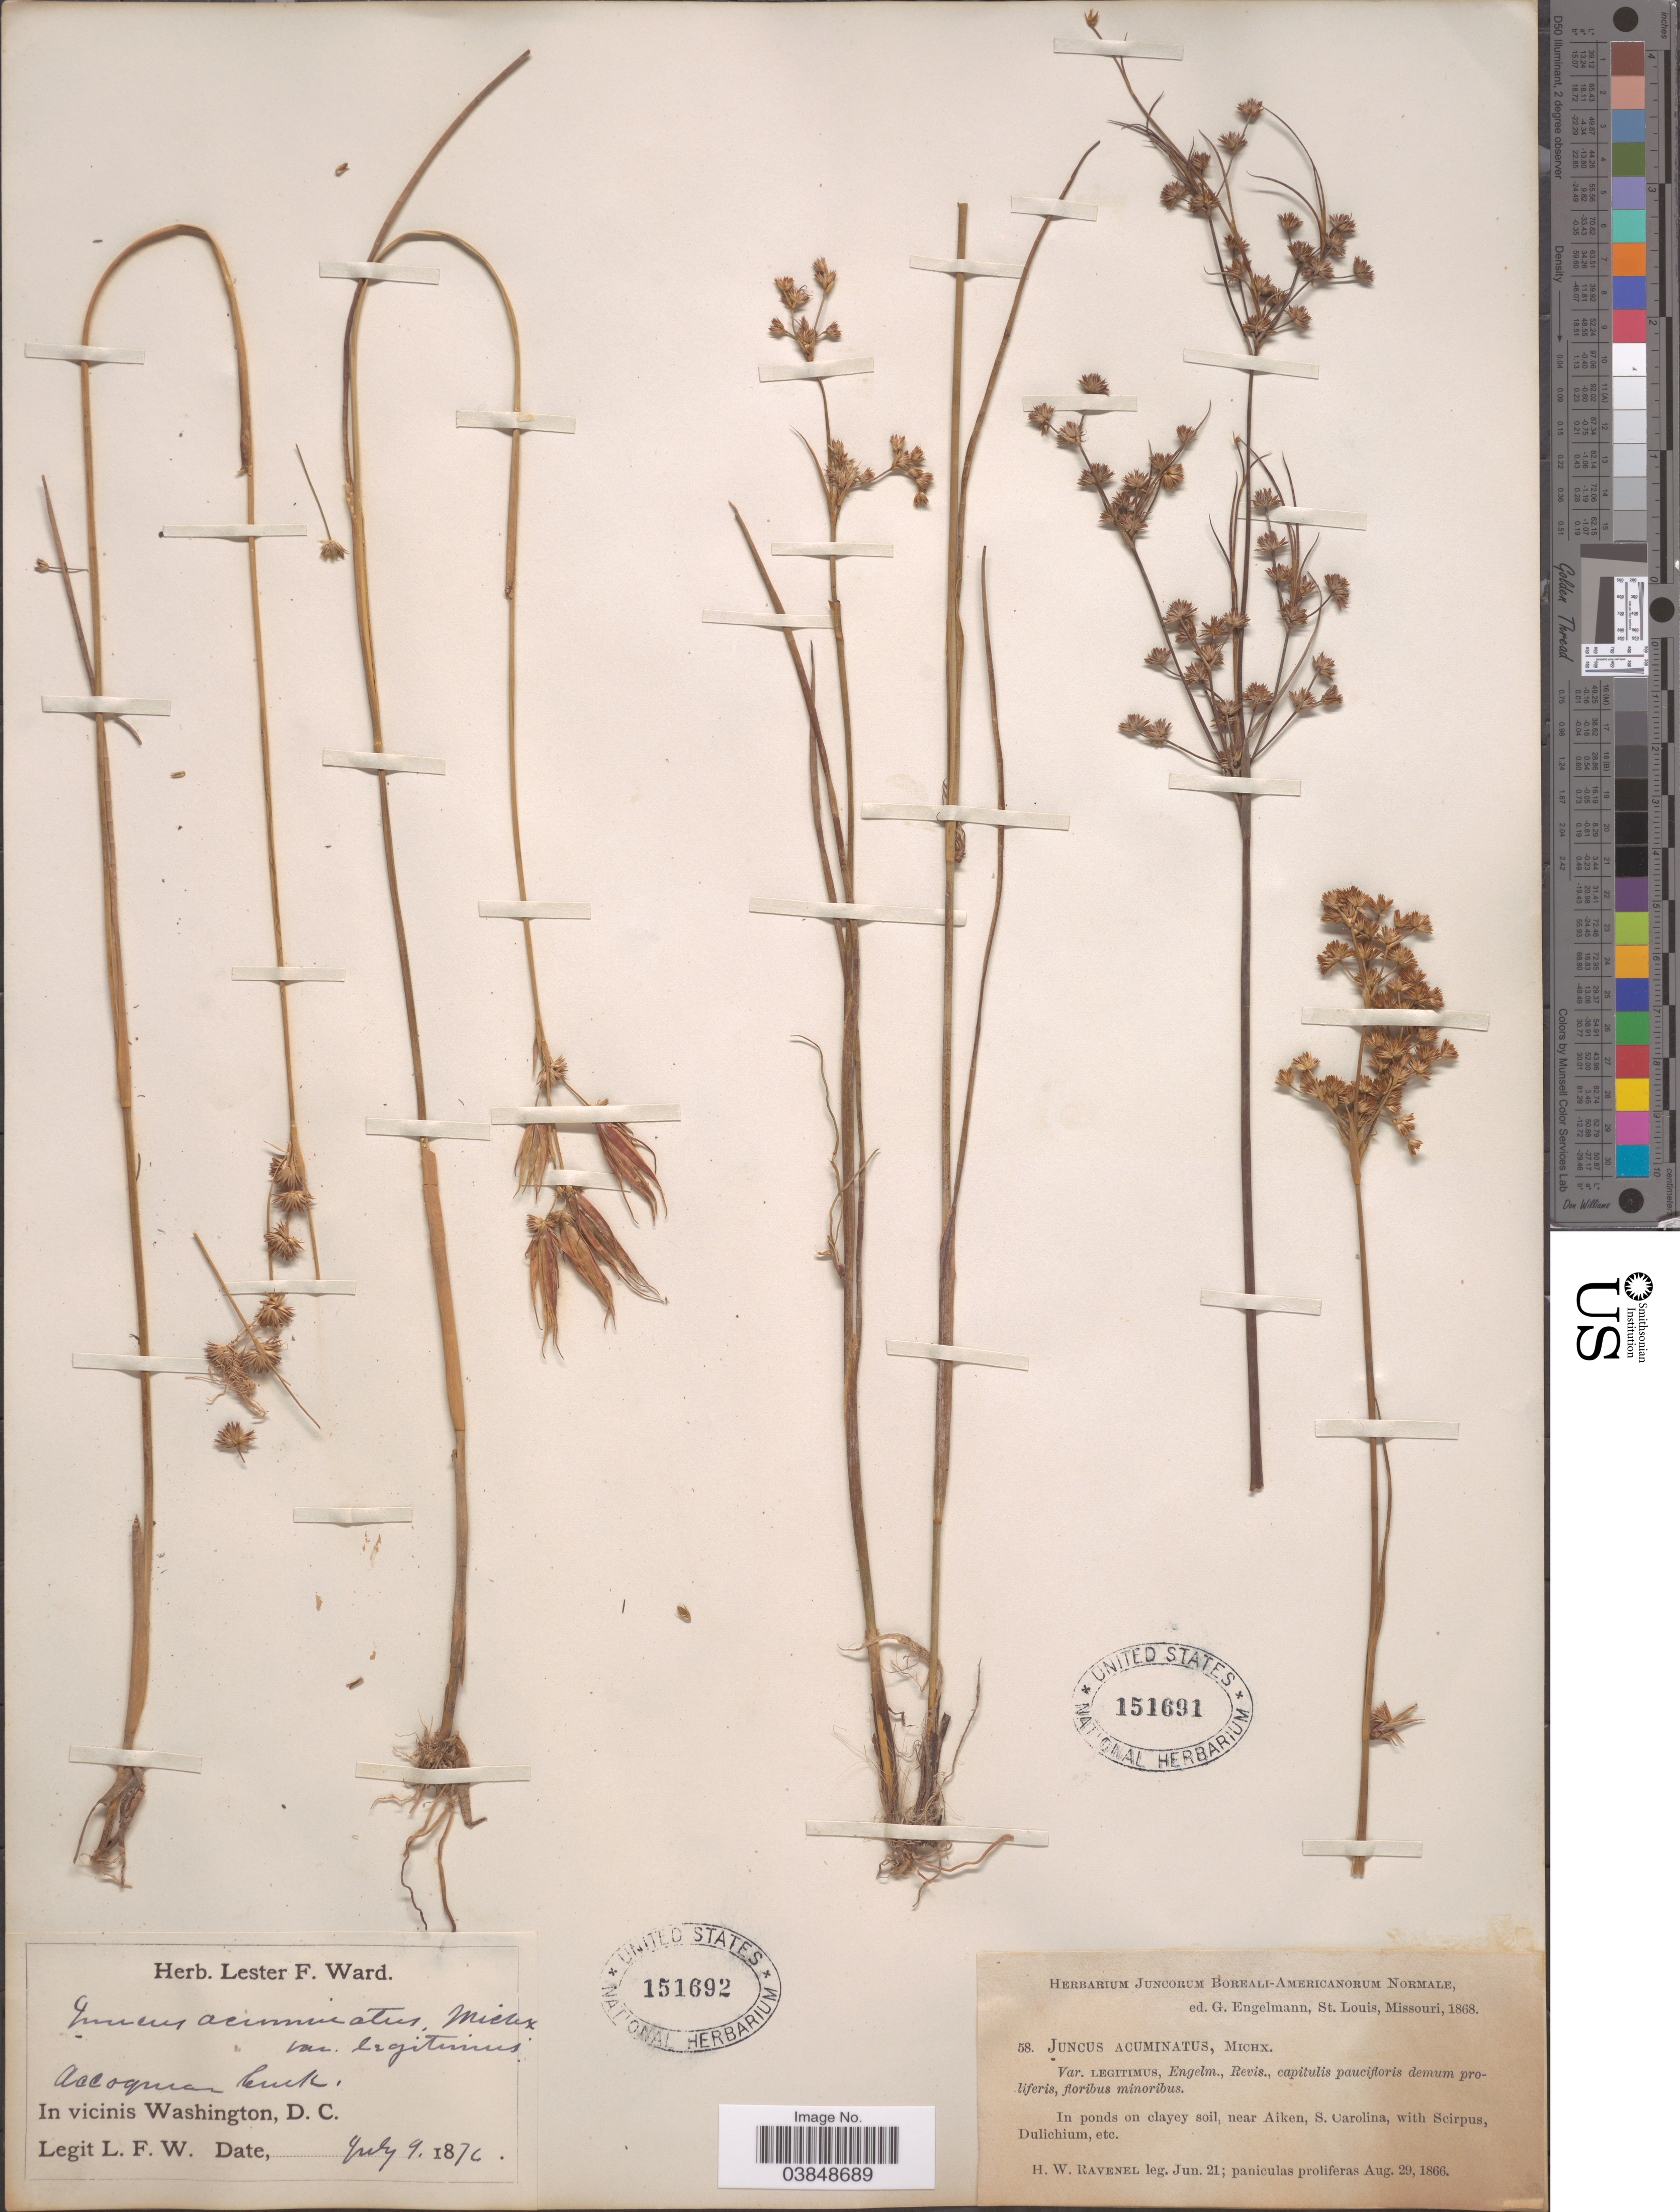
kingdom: Plantae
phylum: Tracheophyta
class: Liliopsida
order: Poales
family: Juncaceae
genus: Juncus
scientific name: Juncus acuminatus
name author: Michx.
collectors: L. F. Ward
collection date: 1876-07-09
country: United States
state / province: Virginia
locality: Occoquan Creek.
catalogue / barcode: US 151692-2